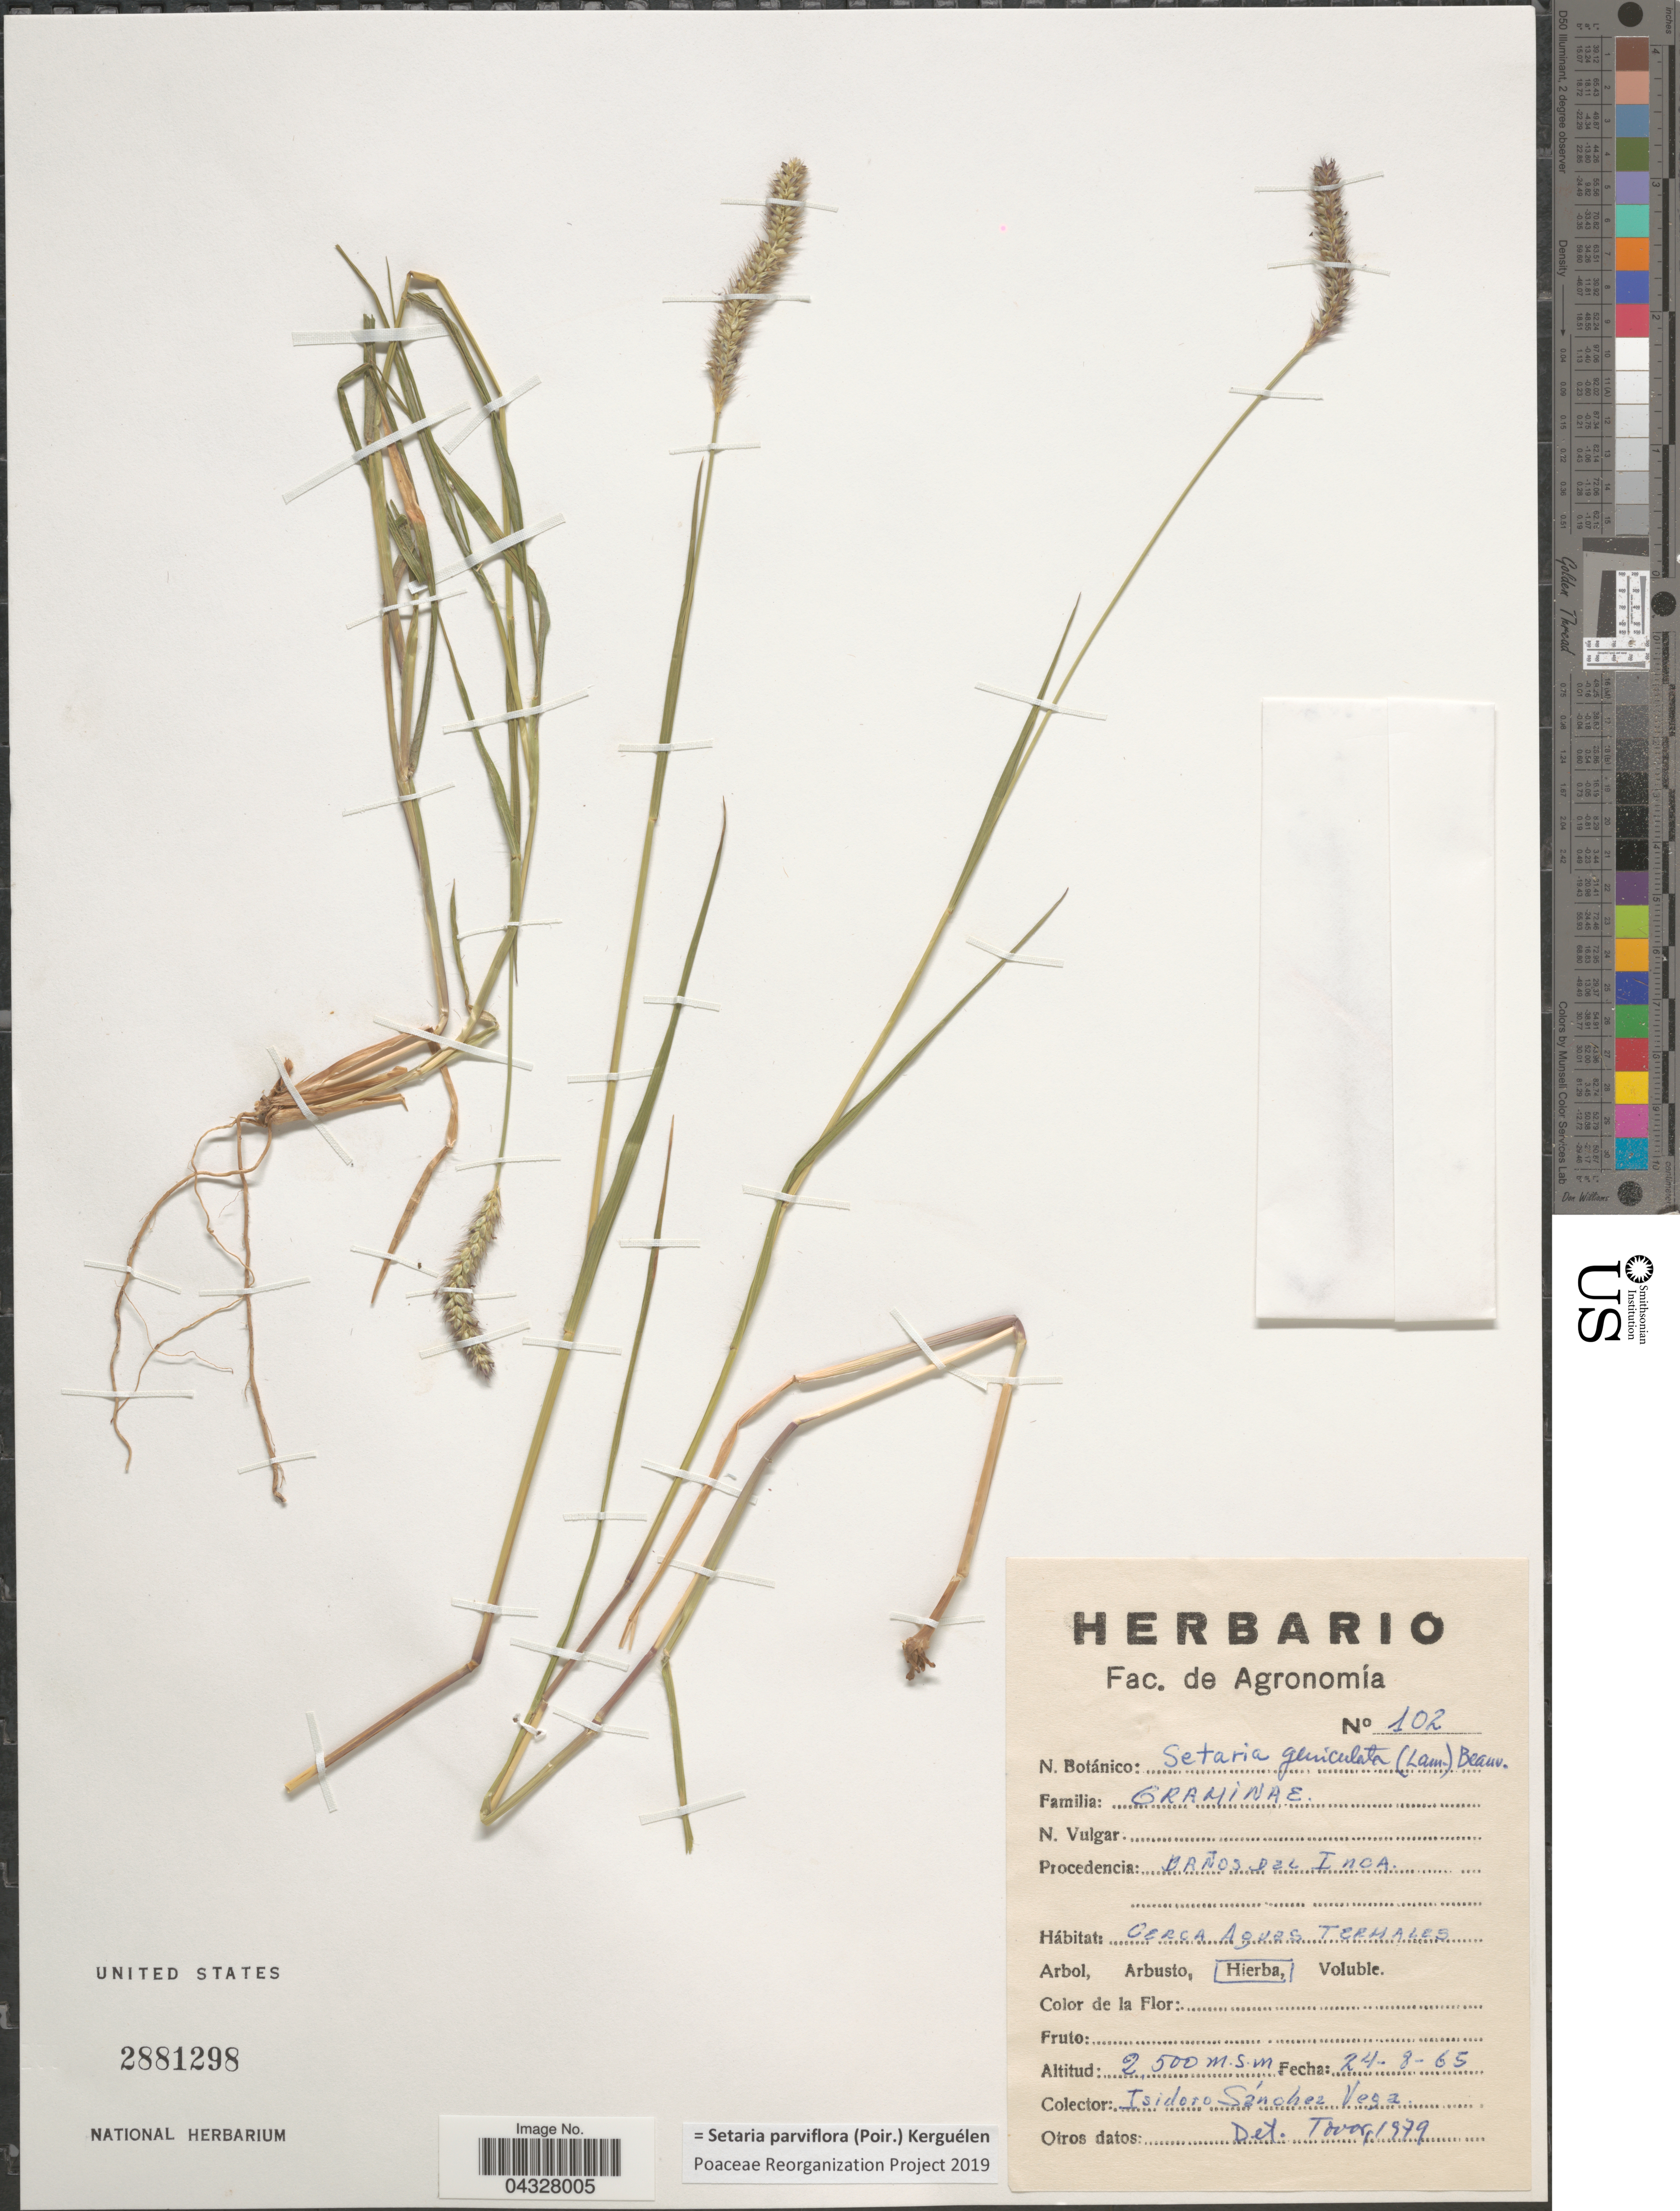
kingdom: Plantae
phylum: Tracheophyta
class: Liliopsida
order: Poales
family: Poaceae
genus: Setaria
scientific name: Setaria parviflora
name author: (Poir.) Kerguélen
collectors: I. Sánchez Vega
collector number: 102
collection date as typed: Transcribed d/m/y: 24/8/65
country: Peru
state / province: Cajamarca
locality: Procedencia: Baños del Inca. Cerca aguas termales.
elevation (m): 2500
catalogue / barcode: US 2881298